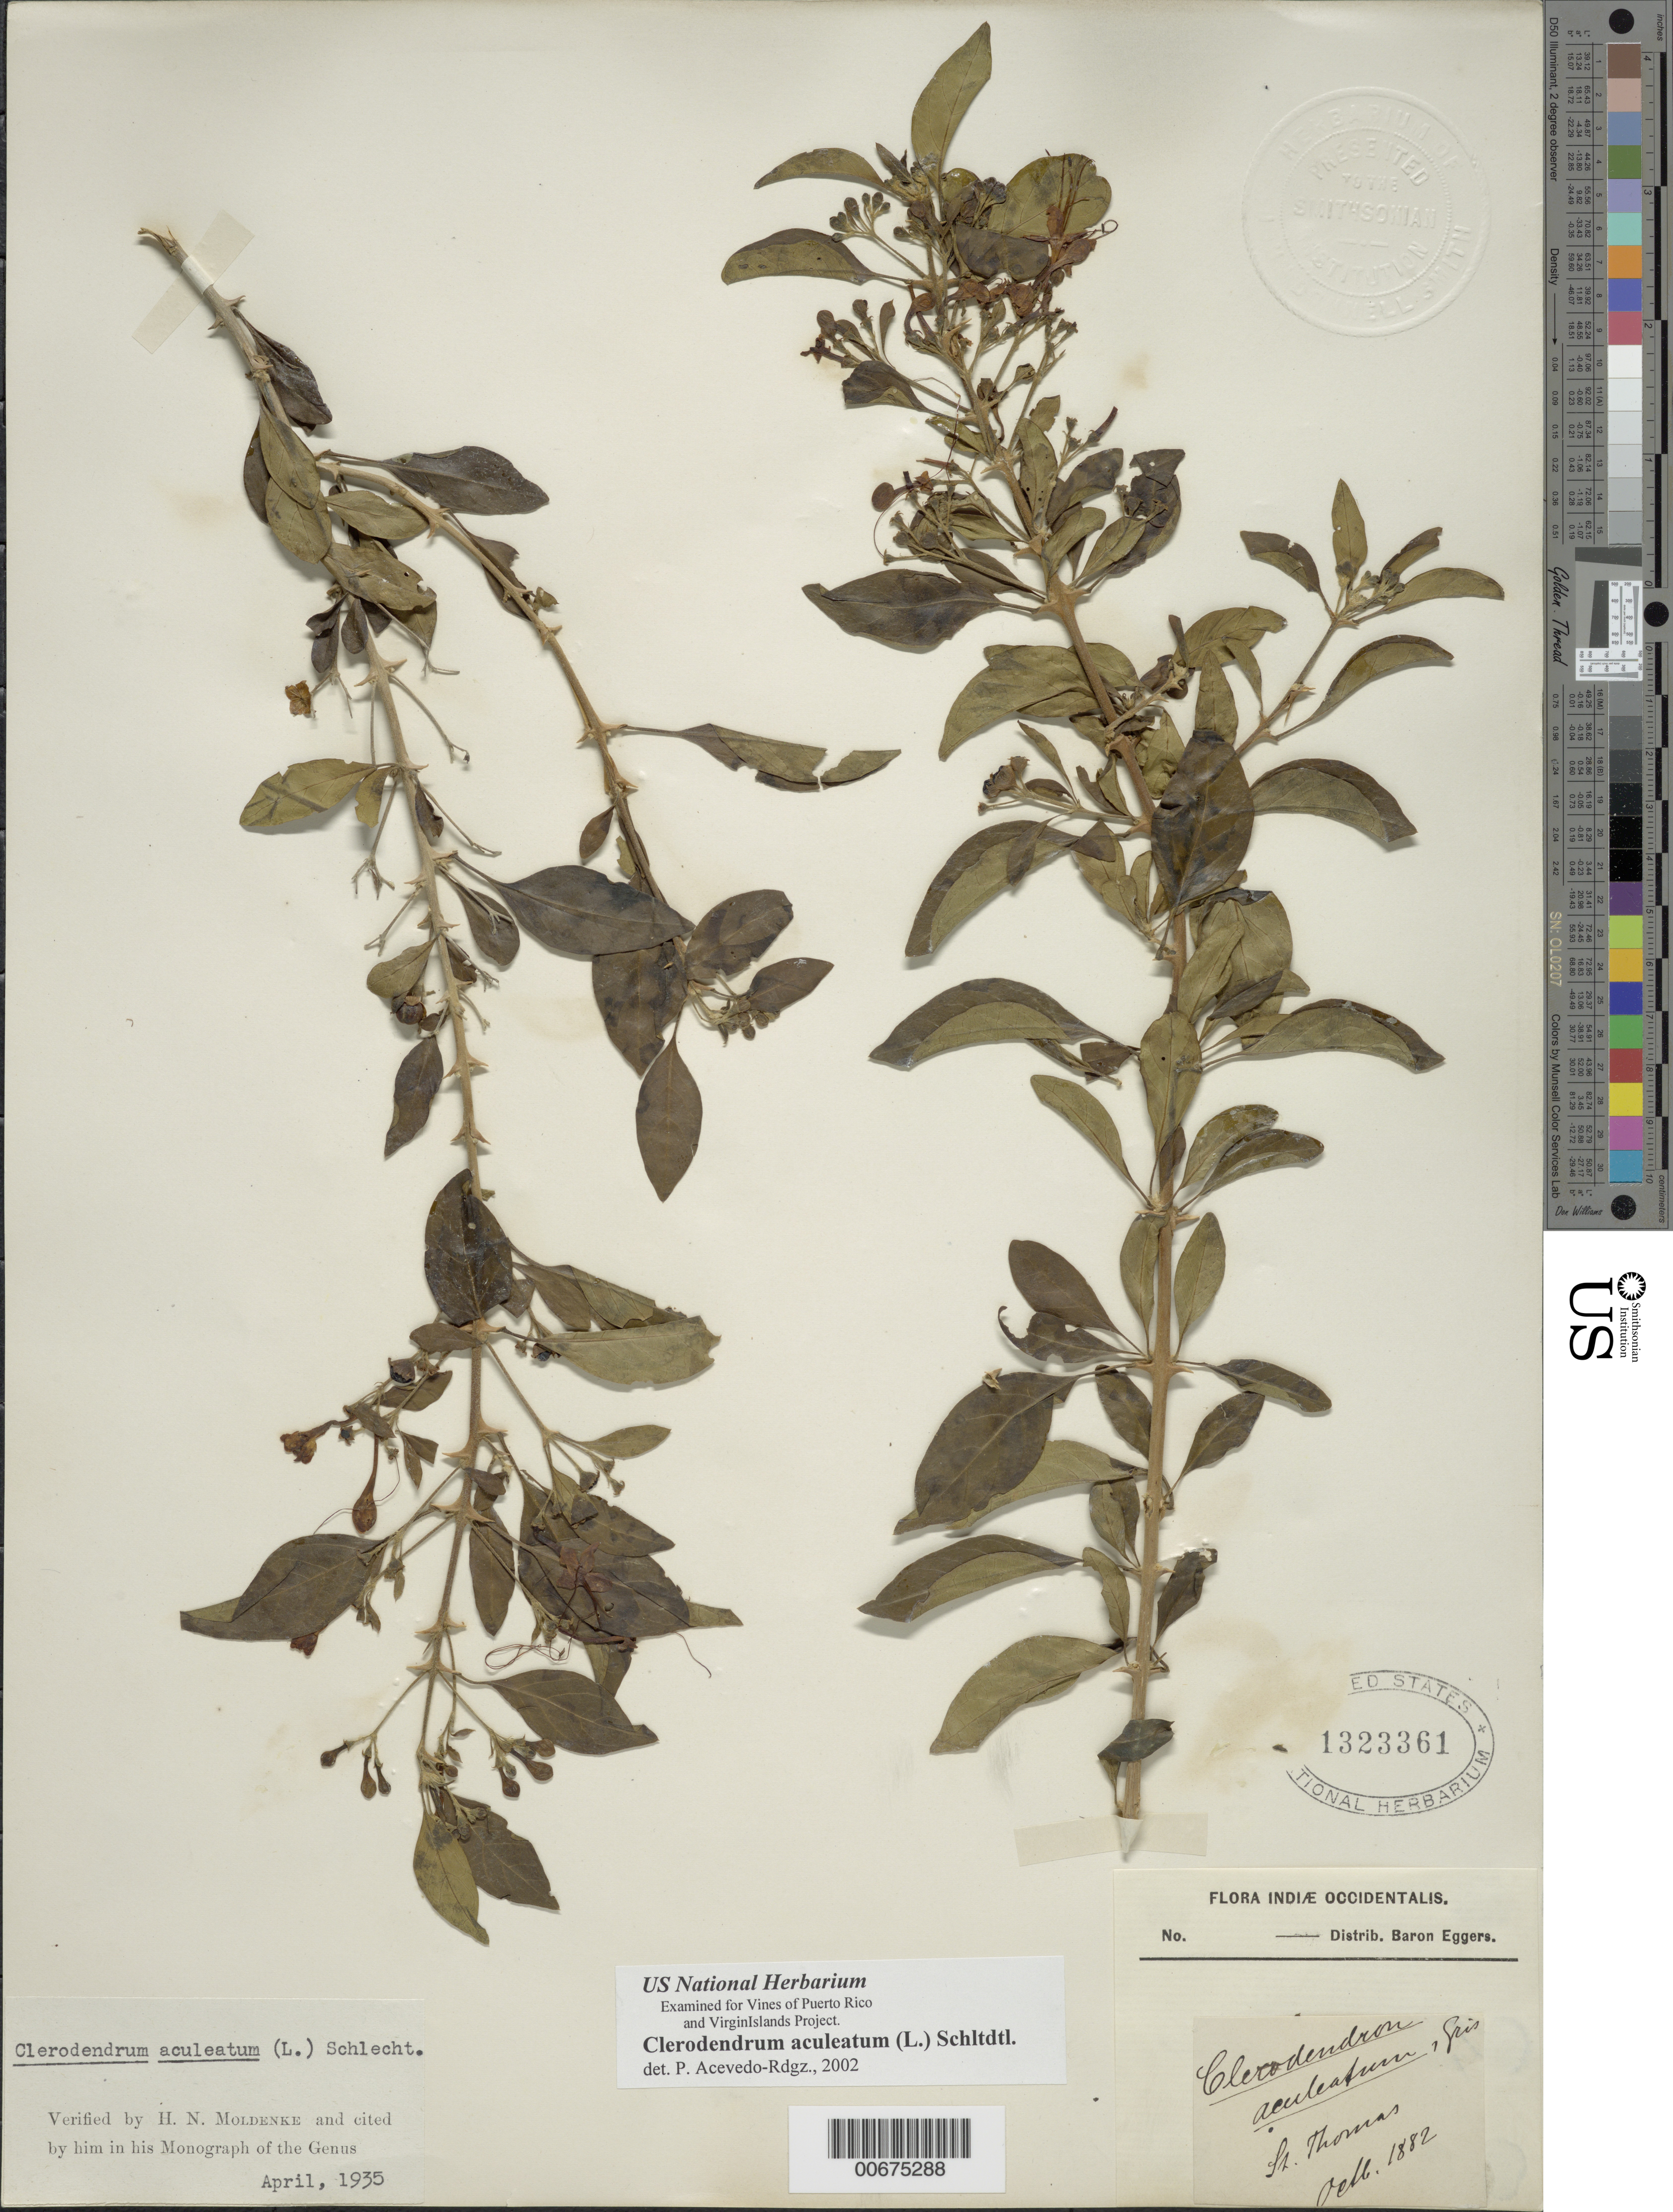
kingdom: Plantae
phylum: Tracheophyta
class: Magnoliopsida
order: Lamiales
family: Lamiaceae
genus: Clerodendrum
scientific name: Clerodendrum aculeatum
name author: (L.) Schltdl.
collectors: H. F. A. von Eggers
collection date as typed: Oct 1882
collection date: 1882-10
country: U.S. Virgin Islands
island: St. Thomas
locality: St. Thomas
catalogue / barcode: US 1323361